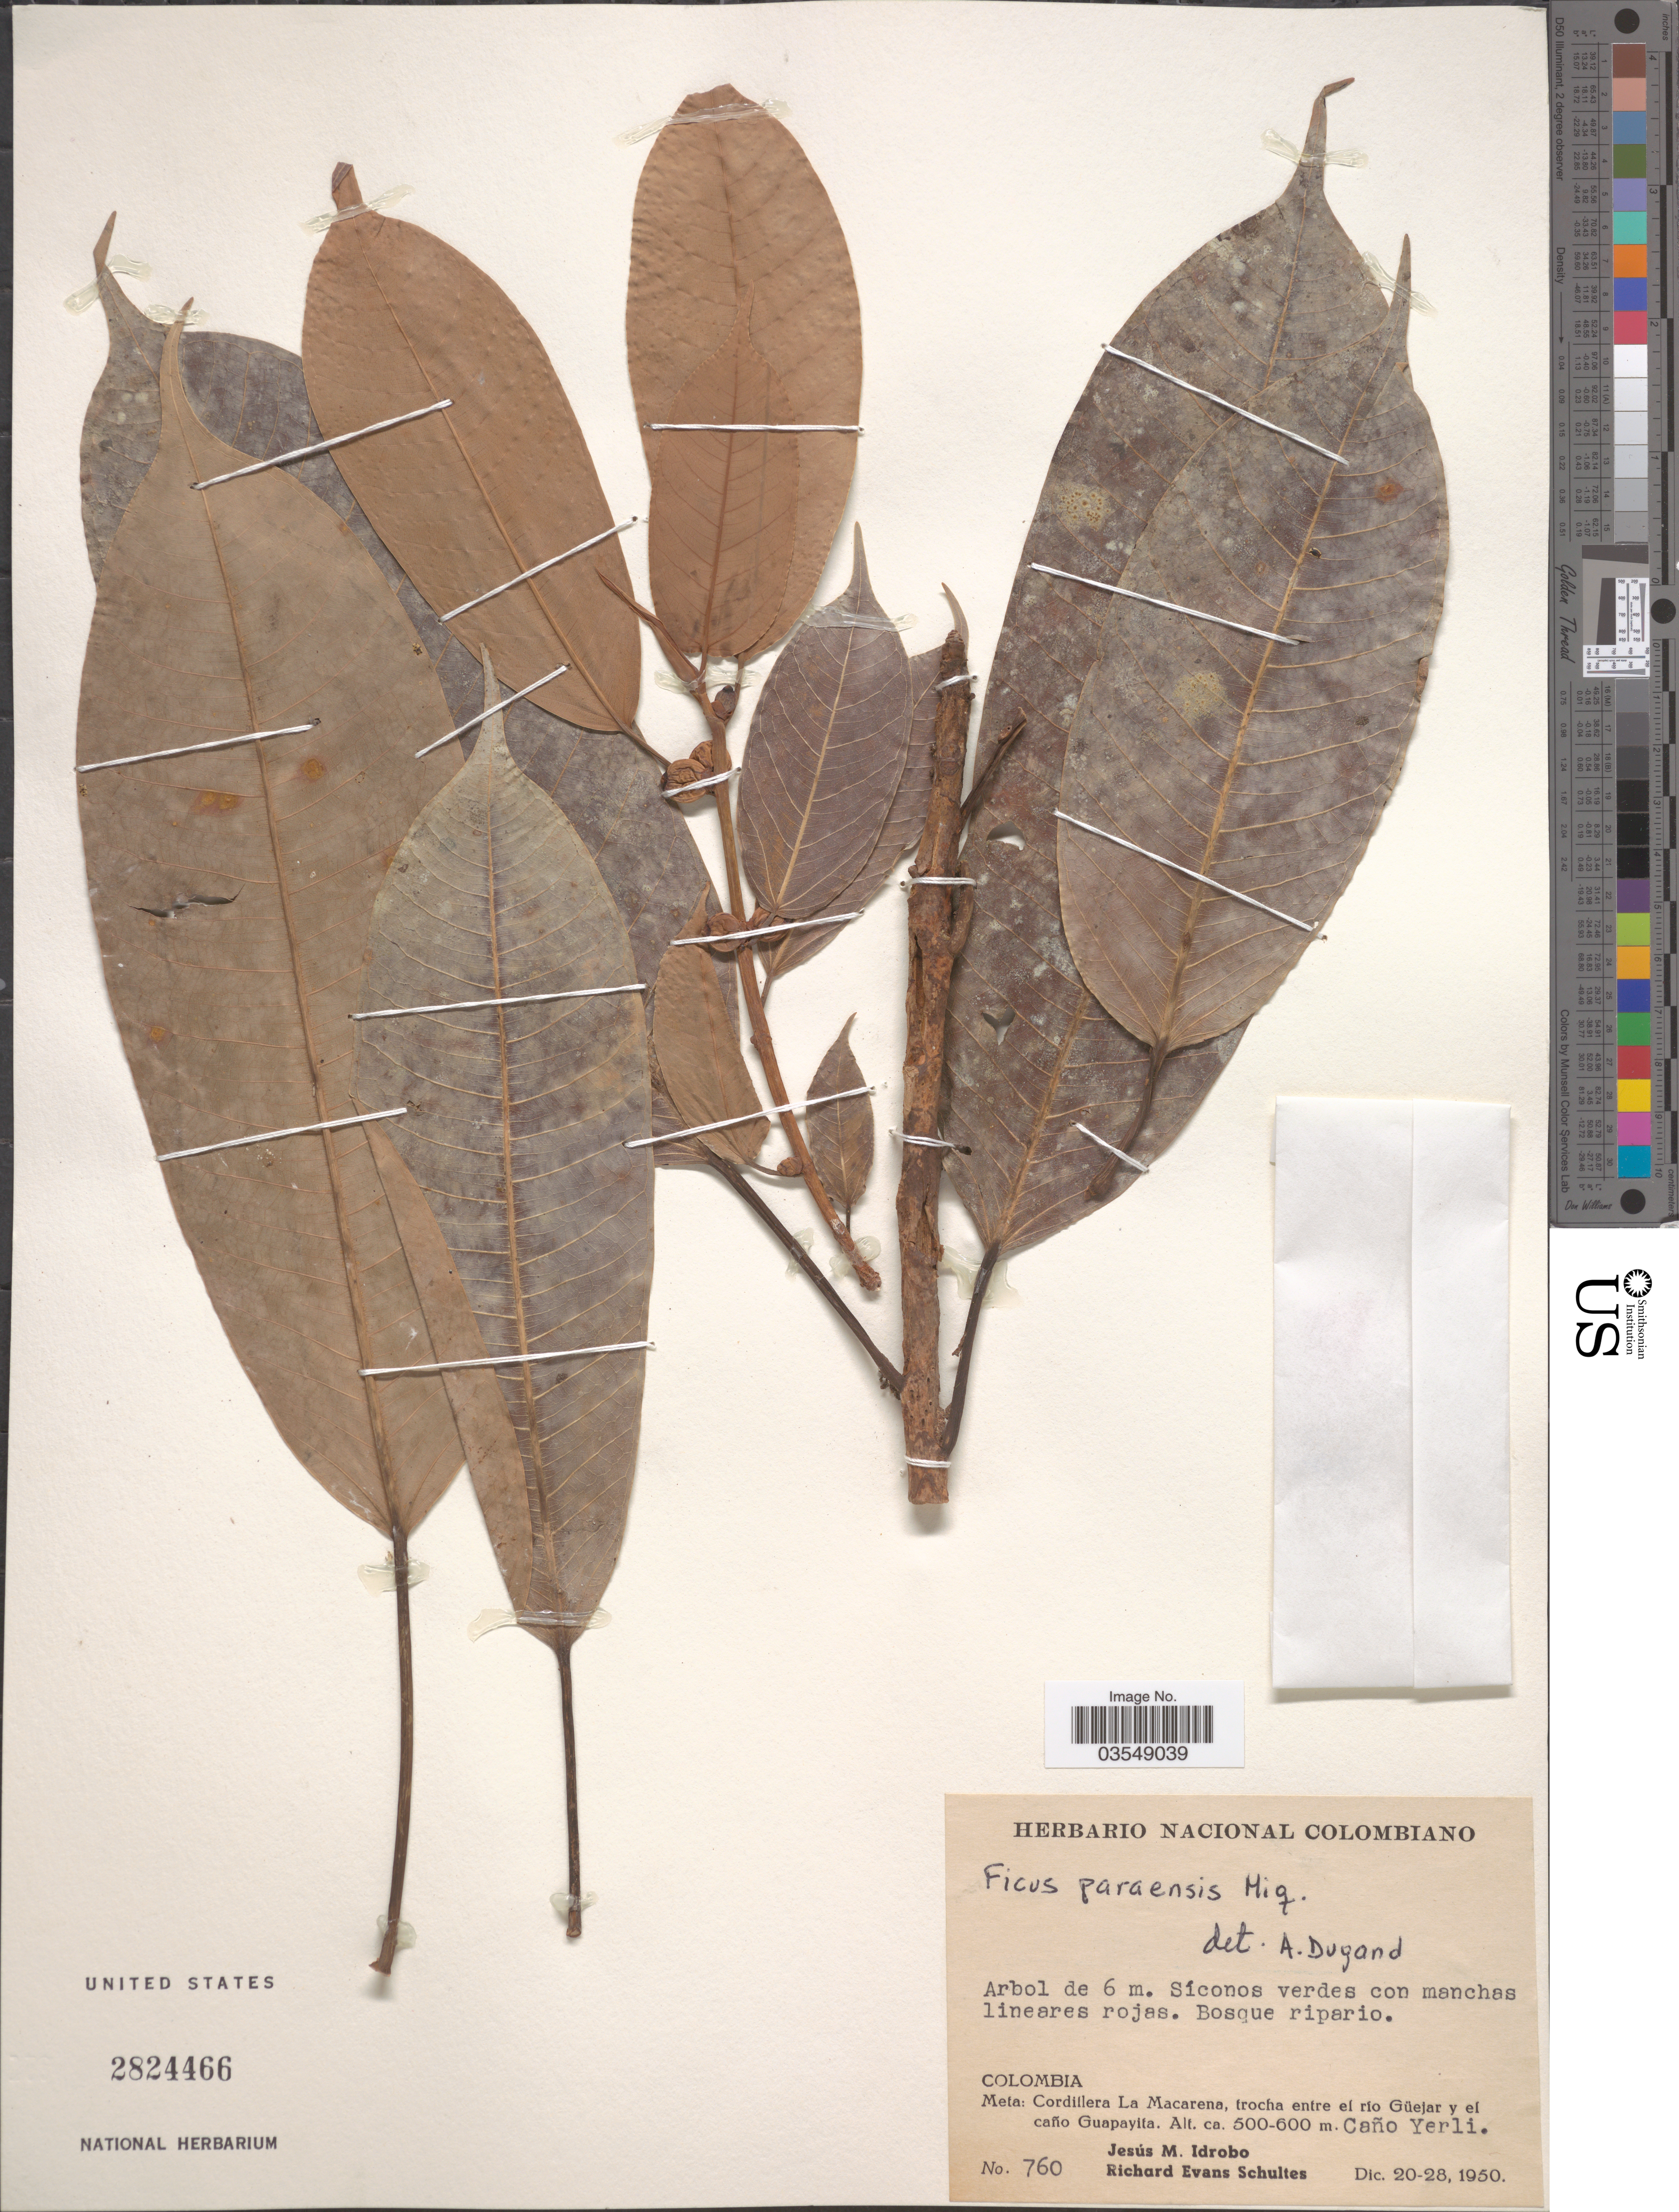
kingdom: Plantae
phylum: Tracheophyta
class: Magnoliopsida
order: Rosales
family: Moraceae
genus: Ficus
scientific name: Ficus paraensis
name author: (Miq.) Miq.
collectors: J. M. Idrobo & R. E. Schultes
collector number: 760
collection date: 1950-12-20/1950-12-28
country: Colombia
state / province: Meta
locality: Cordillera La Macarena, trocha entre el río Güejar y el caño Guapayita. Caño Yerli.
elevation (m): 500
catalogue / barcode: US 2824466